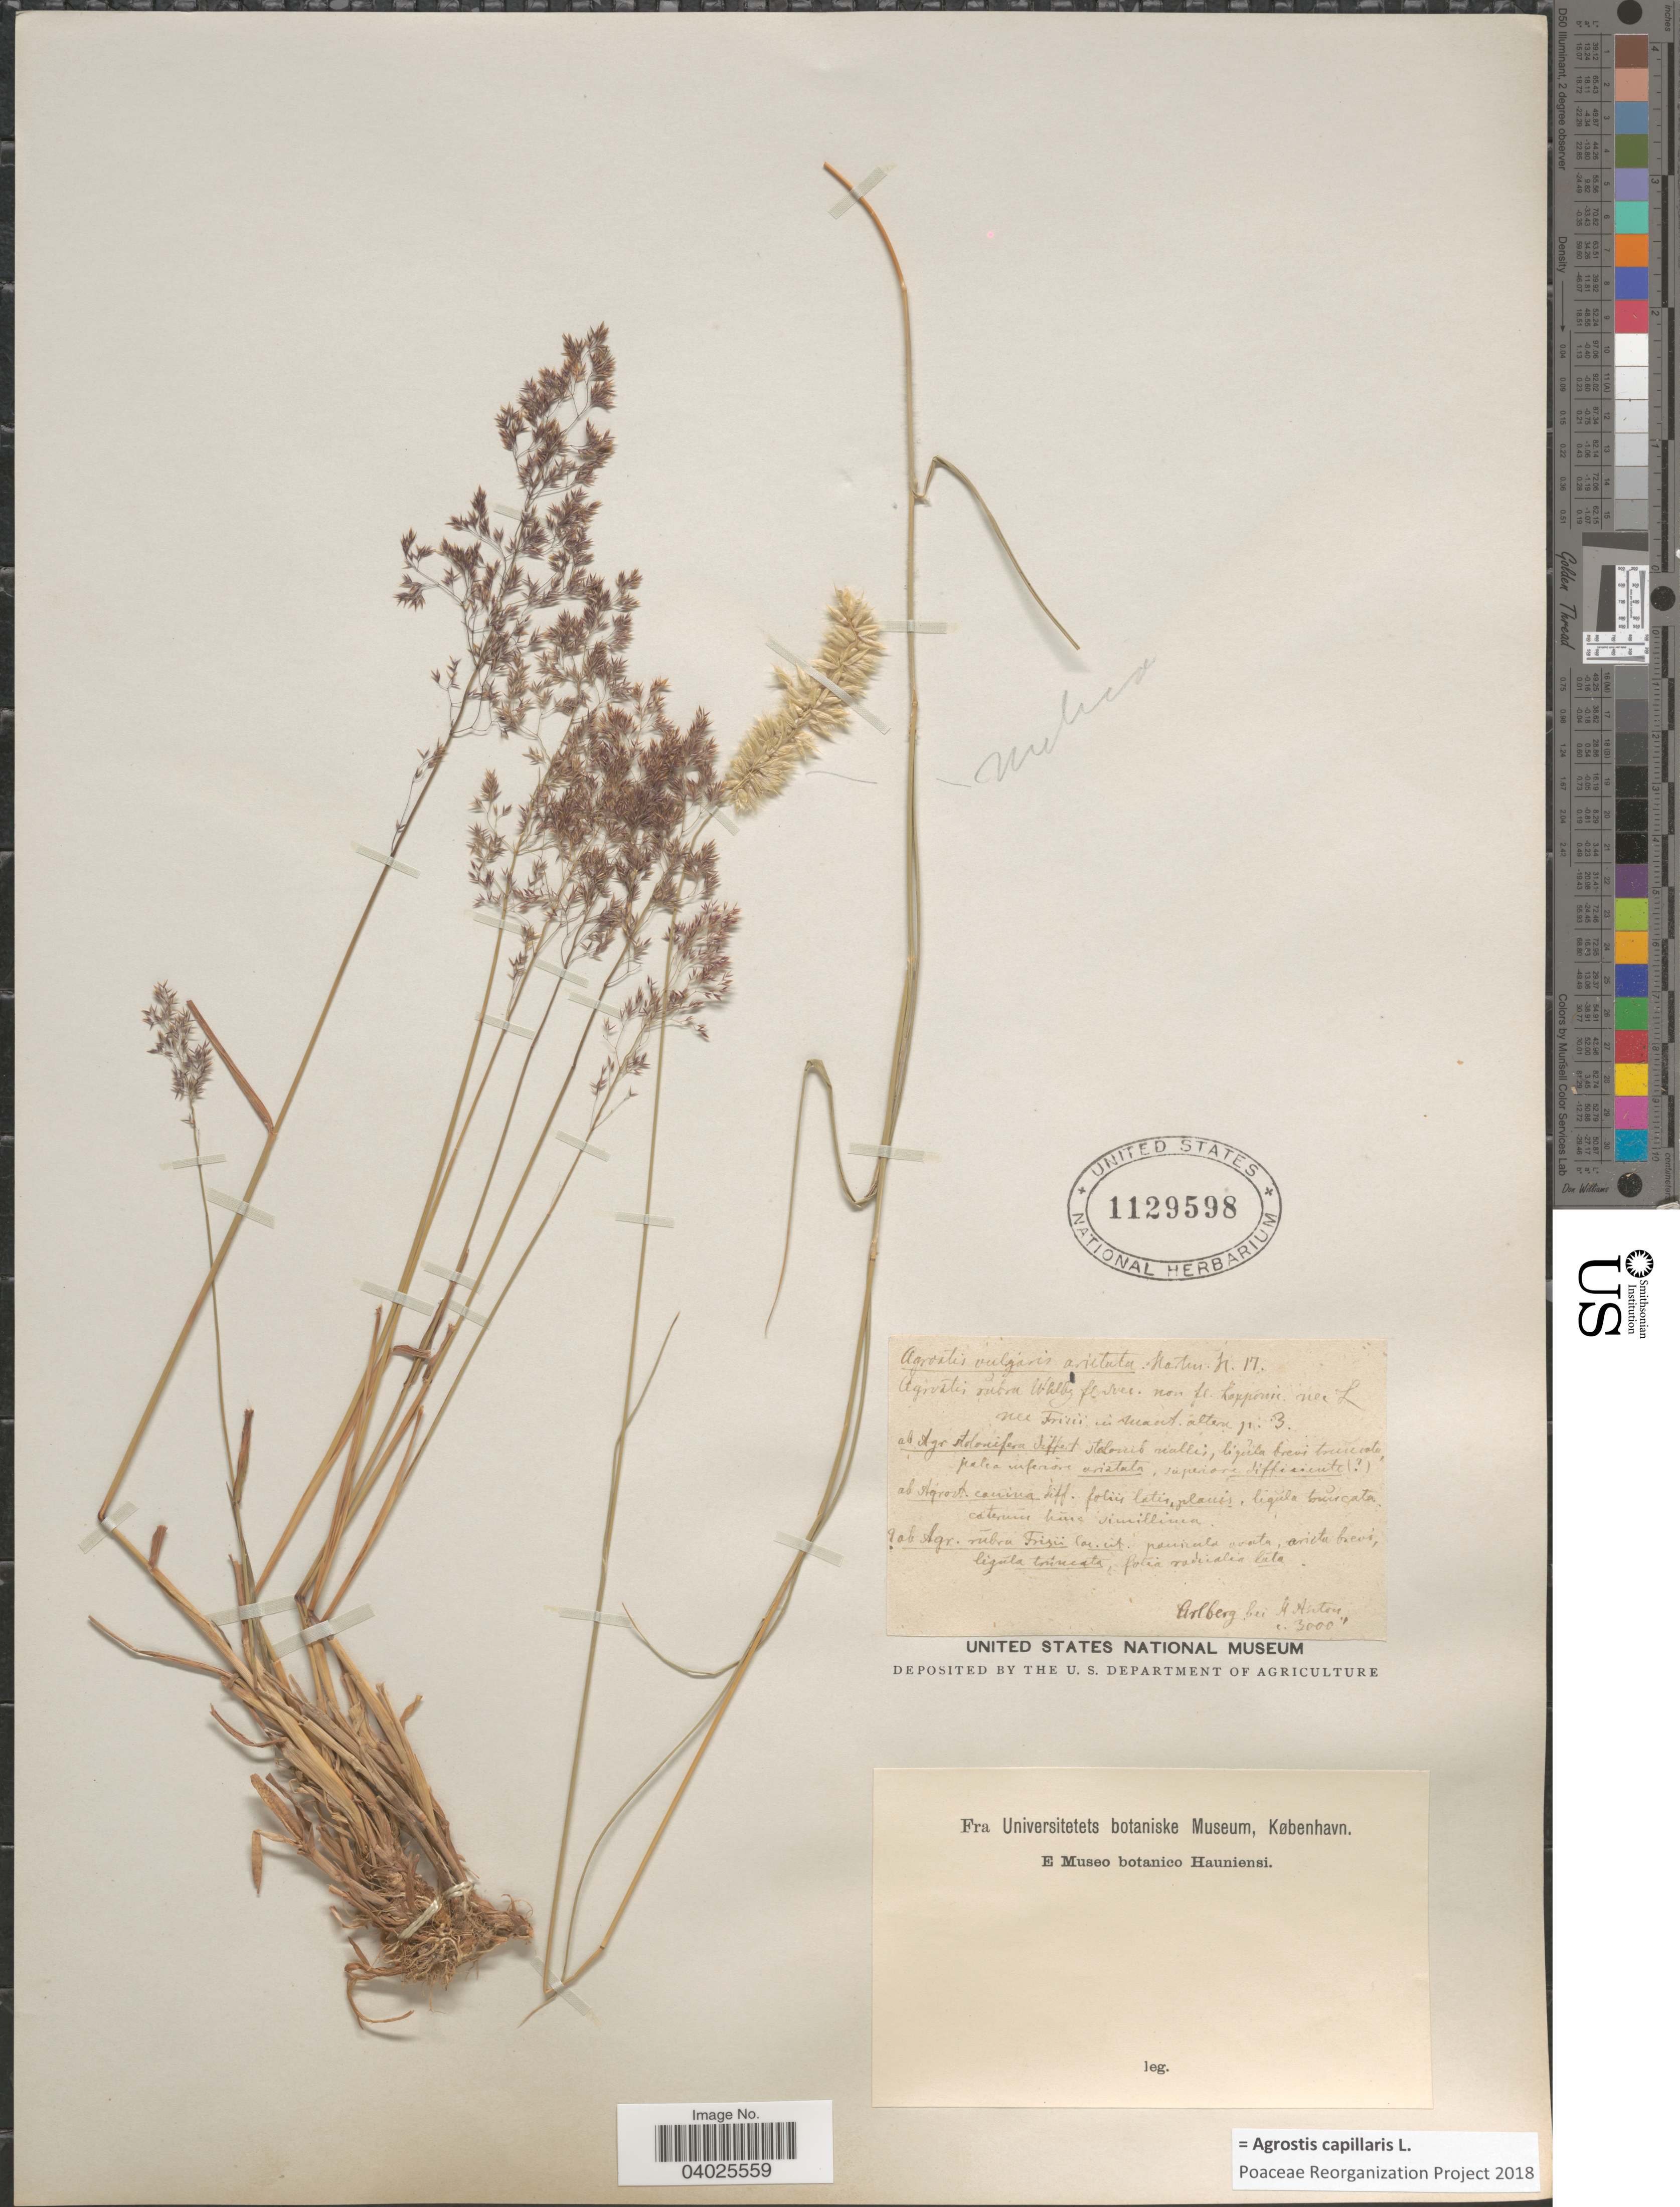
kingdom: Plantae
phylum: Tracheophyta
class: Liliopsida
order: Poales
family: Poaceae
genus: Agrostis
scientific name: Agrostis capillaris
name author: L.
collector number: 17?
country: Austria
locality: Arlberg bei St Anton.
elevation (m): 914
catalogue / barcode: US 1129598